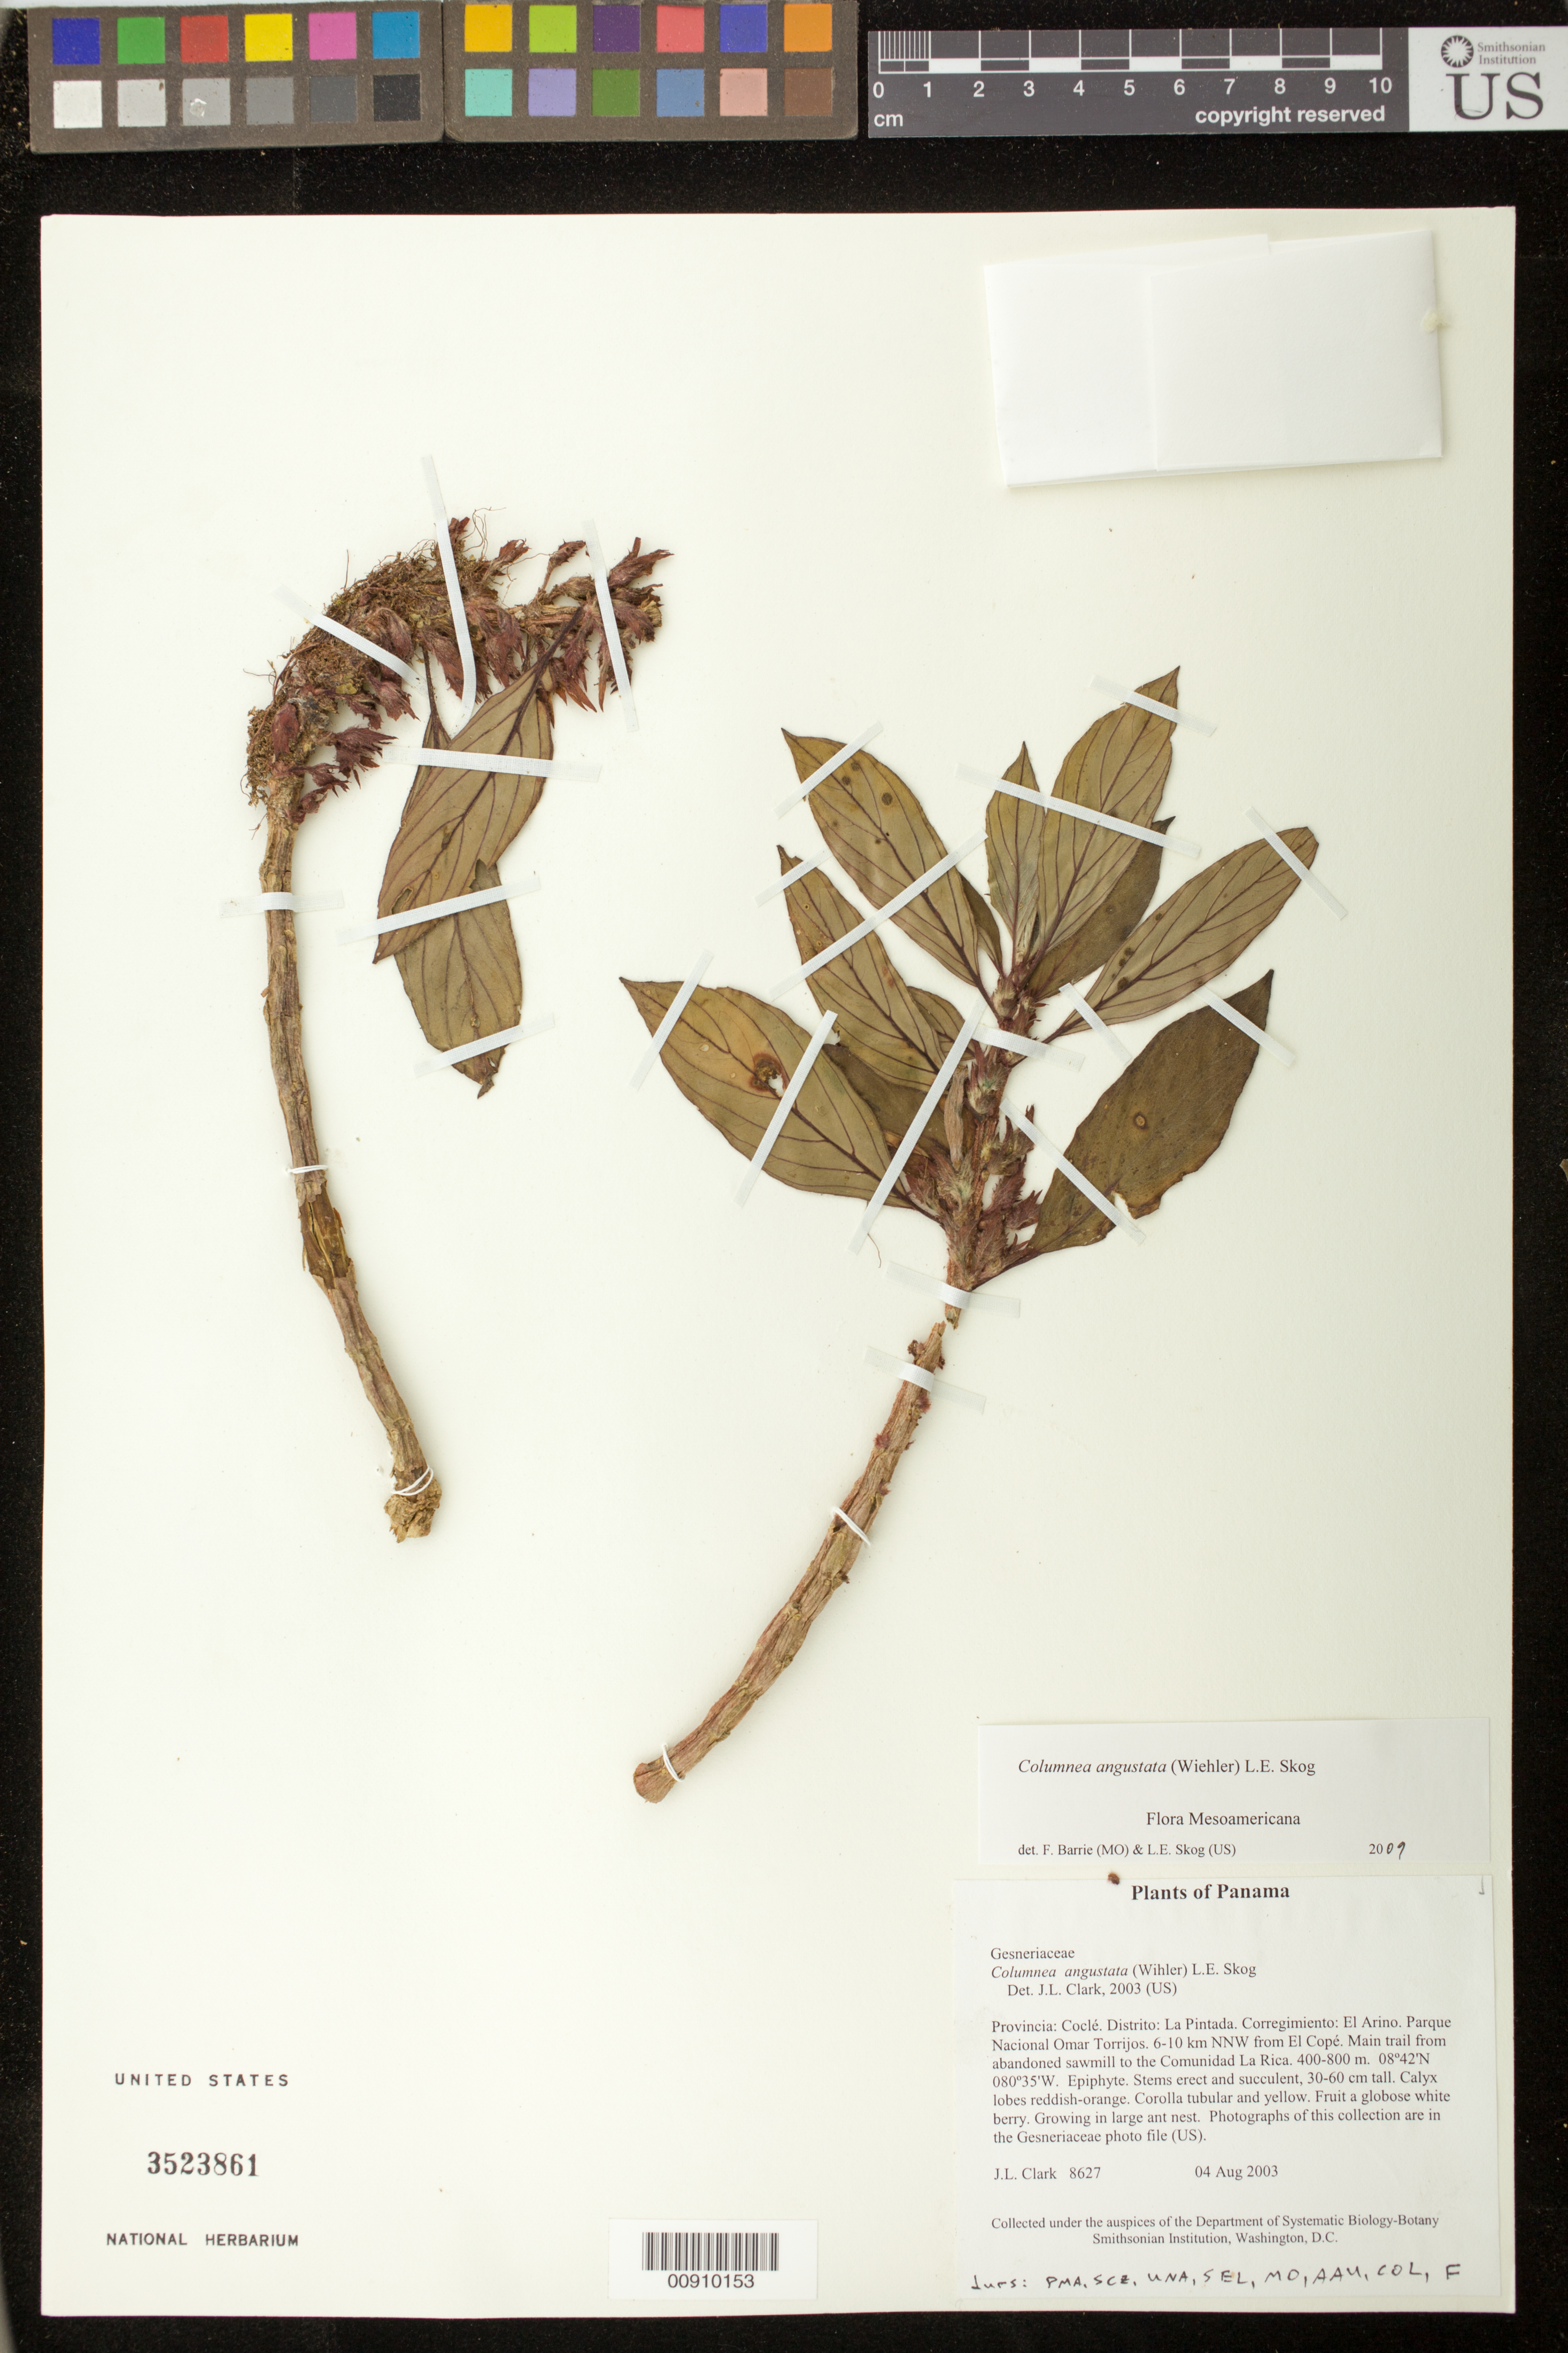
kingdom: Plantae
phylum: Tracheophyta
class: Magnoliopsida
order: Lamiales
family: Gesneriaceae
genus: Columnea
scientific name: Columnea angustata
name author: (Wiehler) L.E. Skog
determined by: Clark, J. L., (SEL), The Marie Selby Botanical Garden (UNITED STATES)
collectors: J. L. Clark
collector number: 8627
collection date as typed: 04 Aug 2003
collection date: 2003-08-04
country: Panama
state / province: Coclé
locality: La Pintada. Corregimiento: El Arino. Parque Nacional Omar Torrijos. 6-10 km NNW from El Copé. Main trail from abandoned sawmill to the Comunidad La Rica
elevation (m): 400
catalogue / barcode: US 3523861